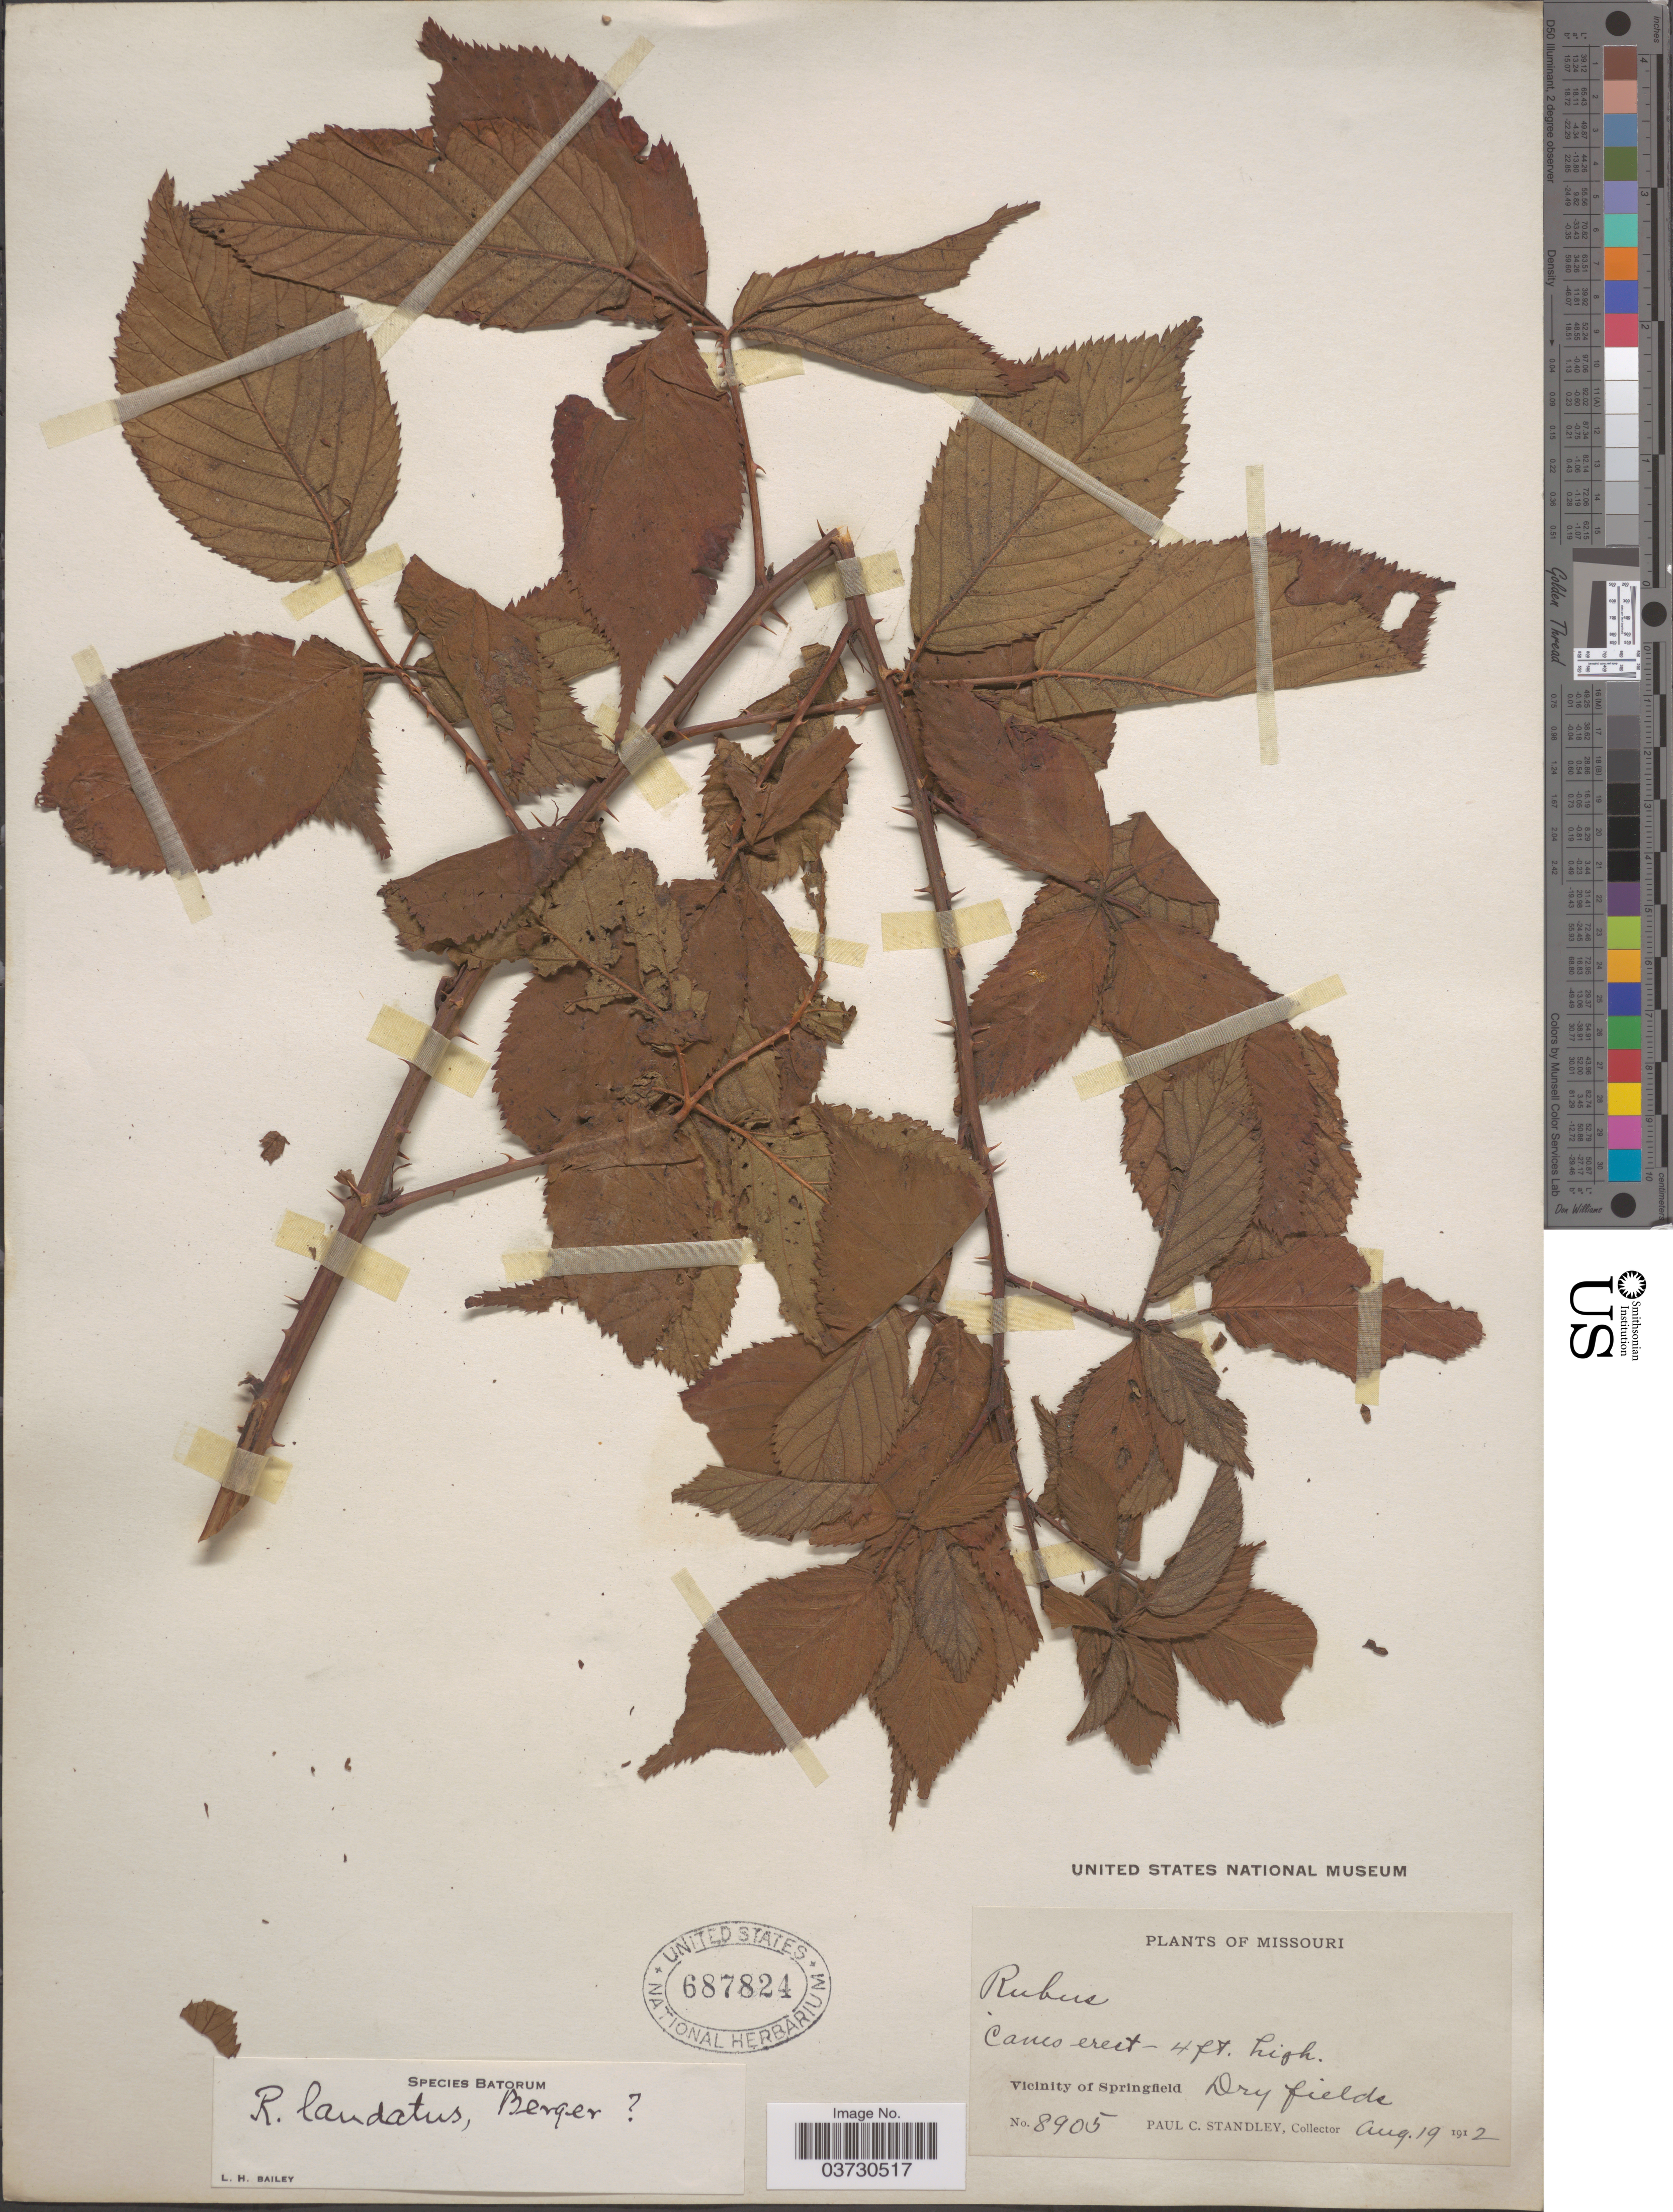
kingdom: Plantae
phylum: Tracheophyta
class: Magnoliopsida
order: Rosales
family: Rosaceae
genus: Rubus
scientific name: Rubus laudatus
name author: A. Berger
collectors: P. C. Standley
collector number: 8905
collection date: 1912-08-19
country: United States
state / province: Missouri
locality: Vicinity of Springfield.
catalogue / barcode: US 687824